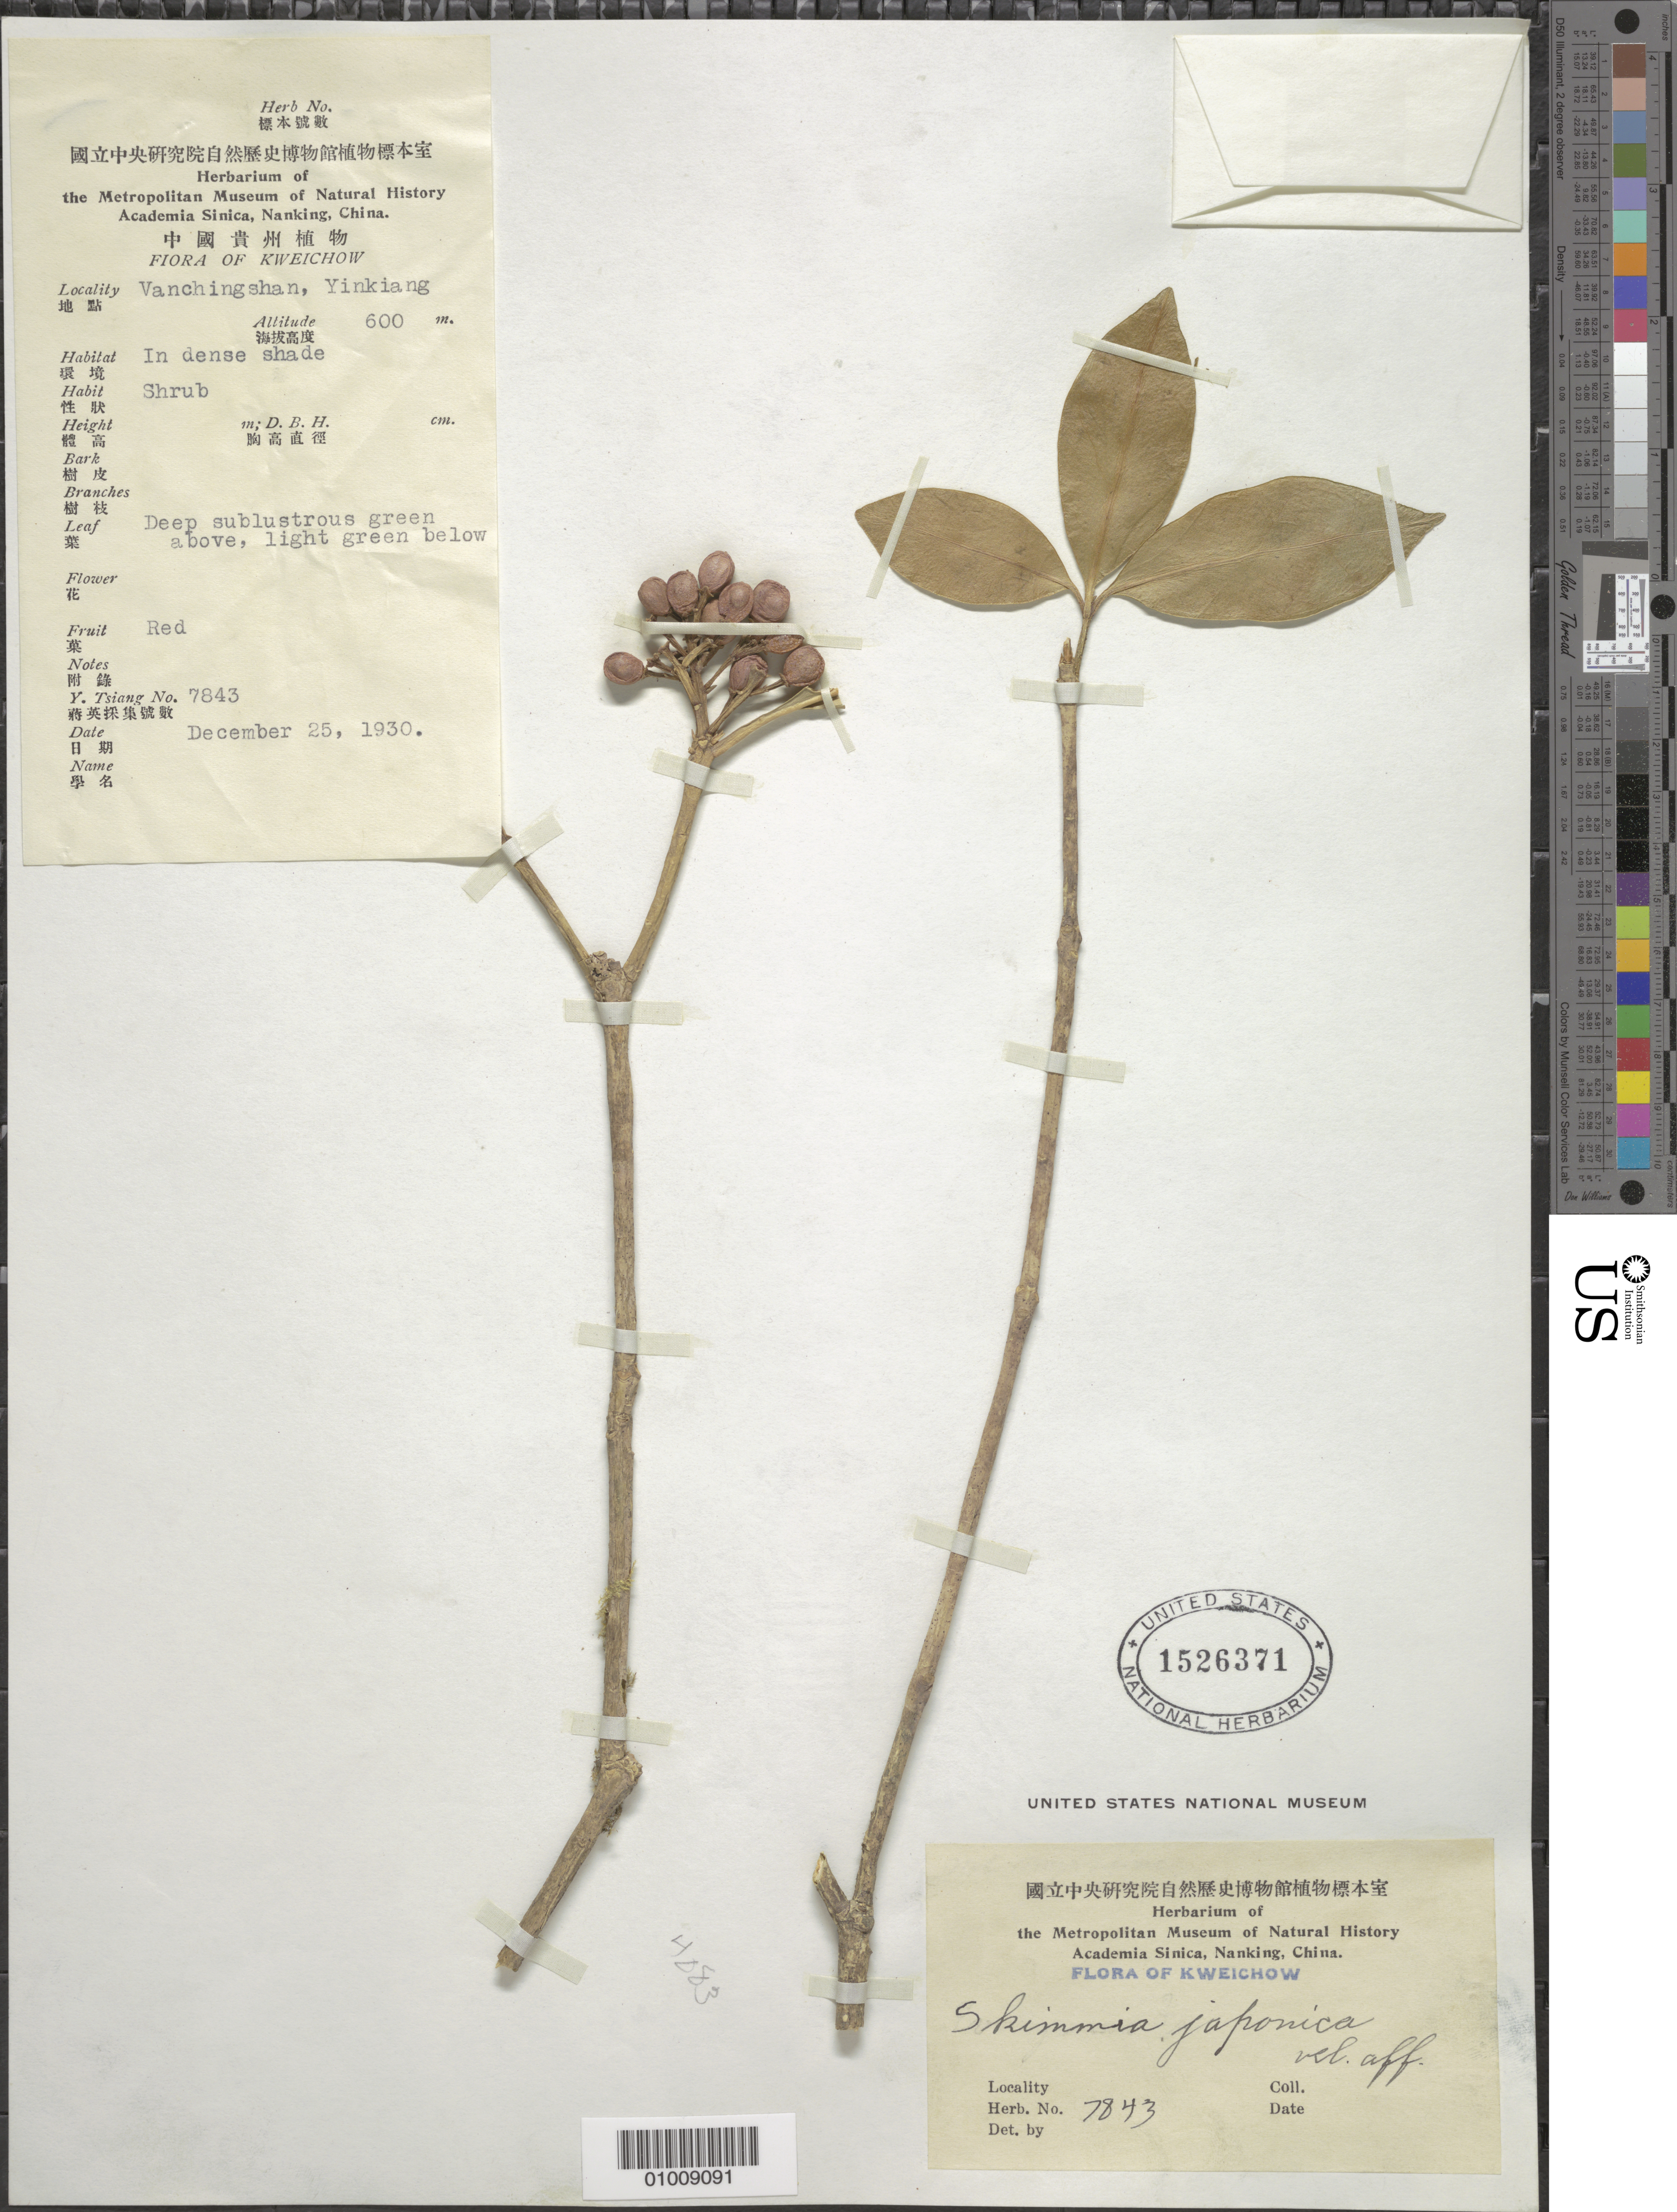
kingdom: Plantae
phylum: Tracheophyta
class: Magnoliopsida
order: Sapindales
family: Rutaceae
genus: Skimmia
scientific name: Skimmia japonica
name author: Thunb.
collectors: Y. Tsiang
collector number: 7843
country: China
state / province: Jiangsu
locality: Vanchingshan, Yinkiang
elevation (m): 600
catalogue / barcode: US 1526371